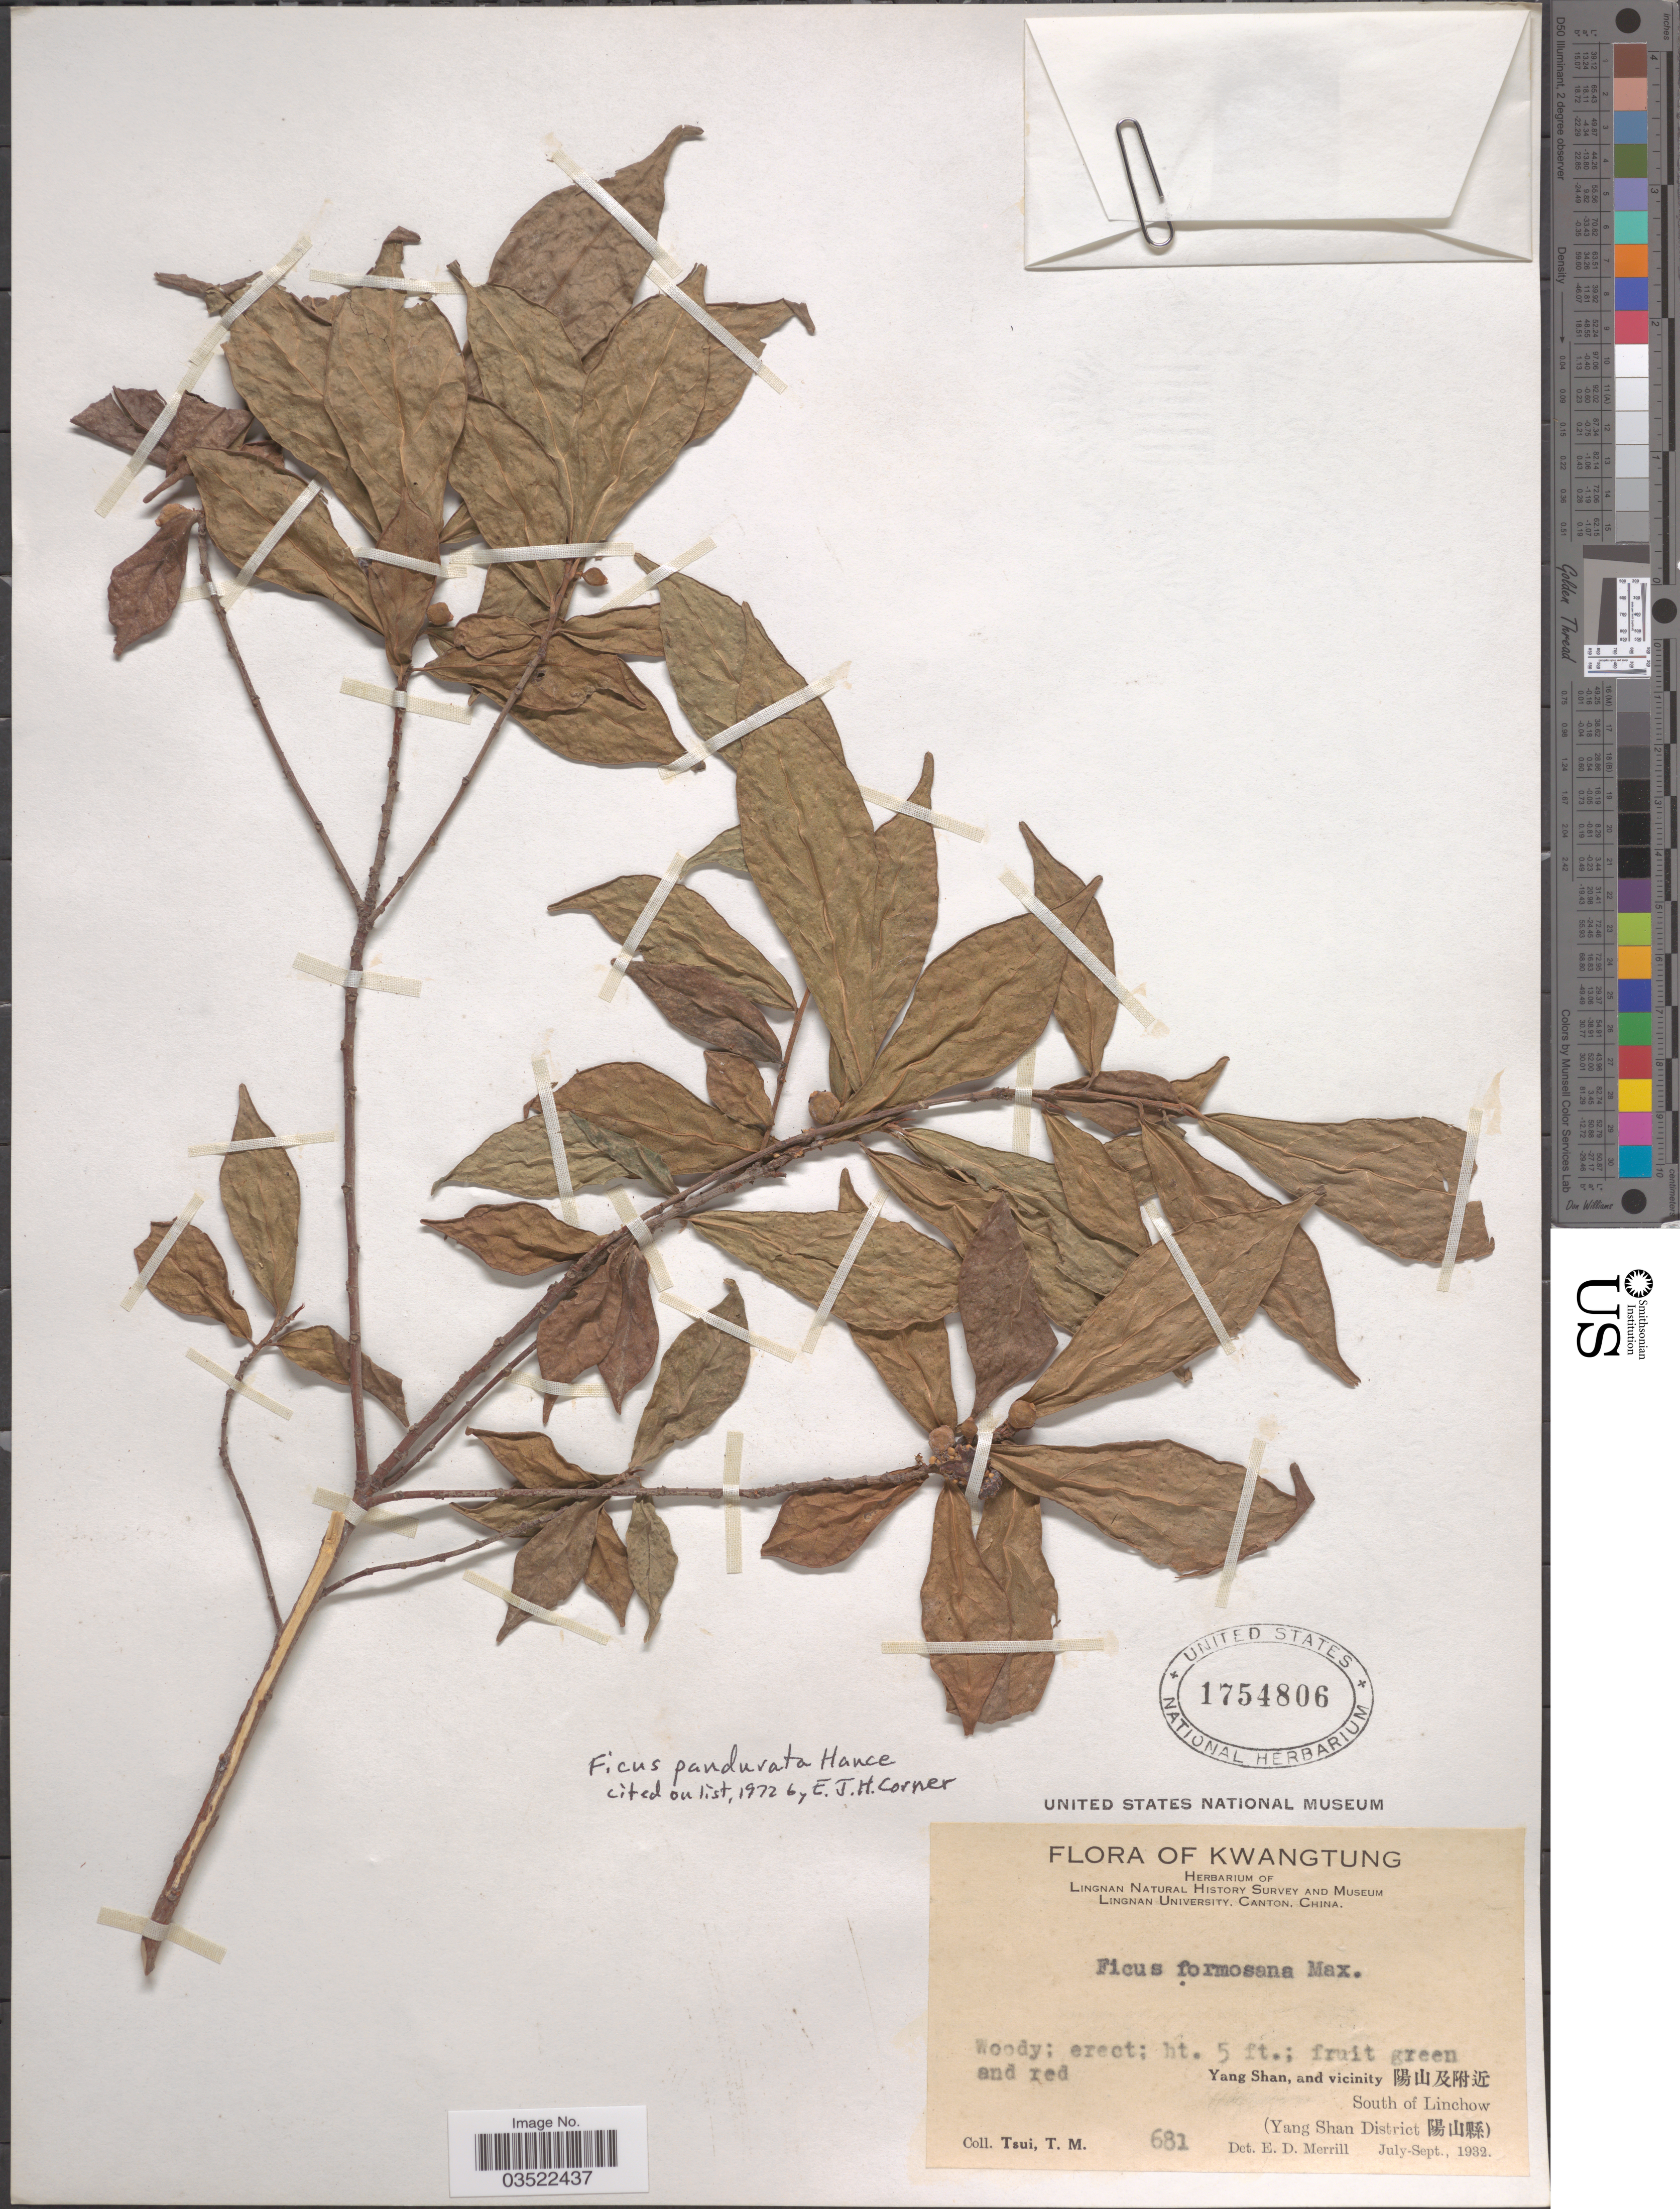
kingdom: Plantae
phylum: Tracheophyta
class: Magnoliopsida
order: Rosales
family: Moraceae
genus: Ficus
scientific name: Ficus pandurata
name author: Hance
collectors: T. Tsui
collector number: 681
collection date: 1932-07/1932-09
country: China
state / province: Guangdong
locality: Kwangtung. Yang Shan, and vicinity X. South of Linchow. (Yang Shan District X).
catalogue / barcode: US 1754806